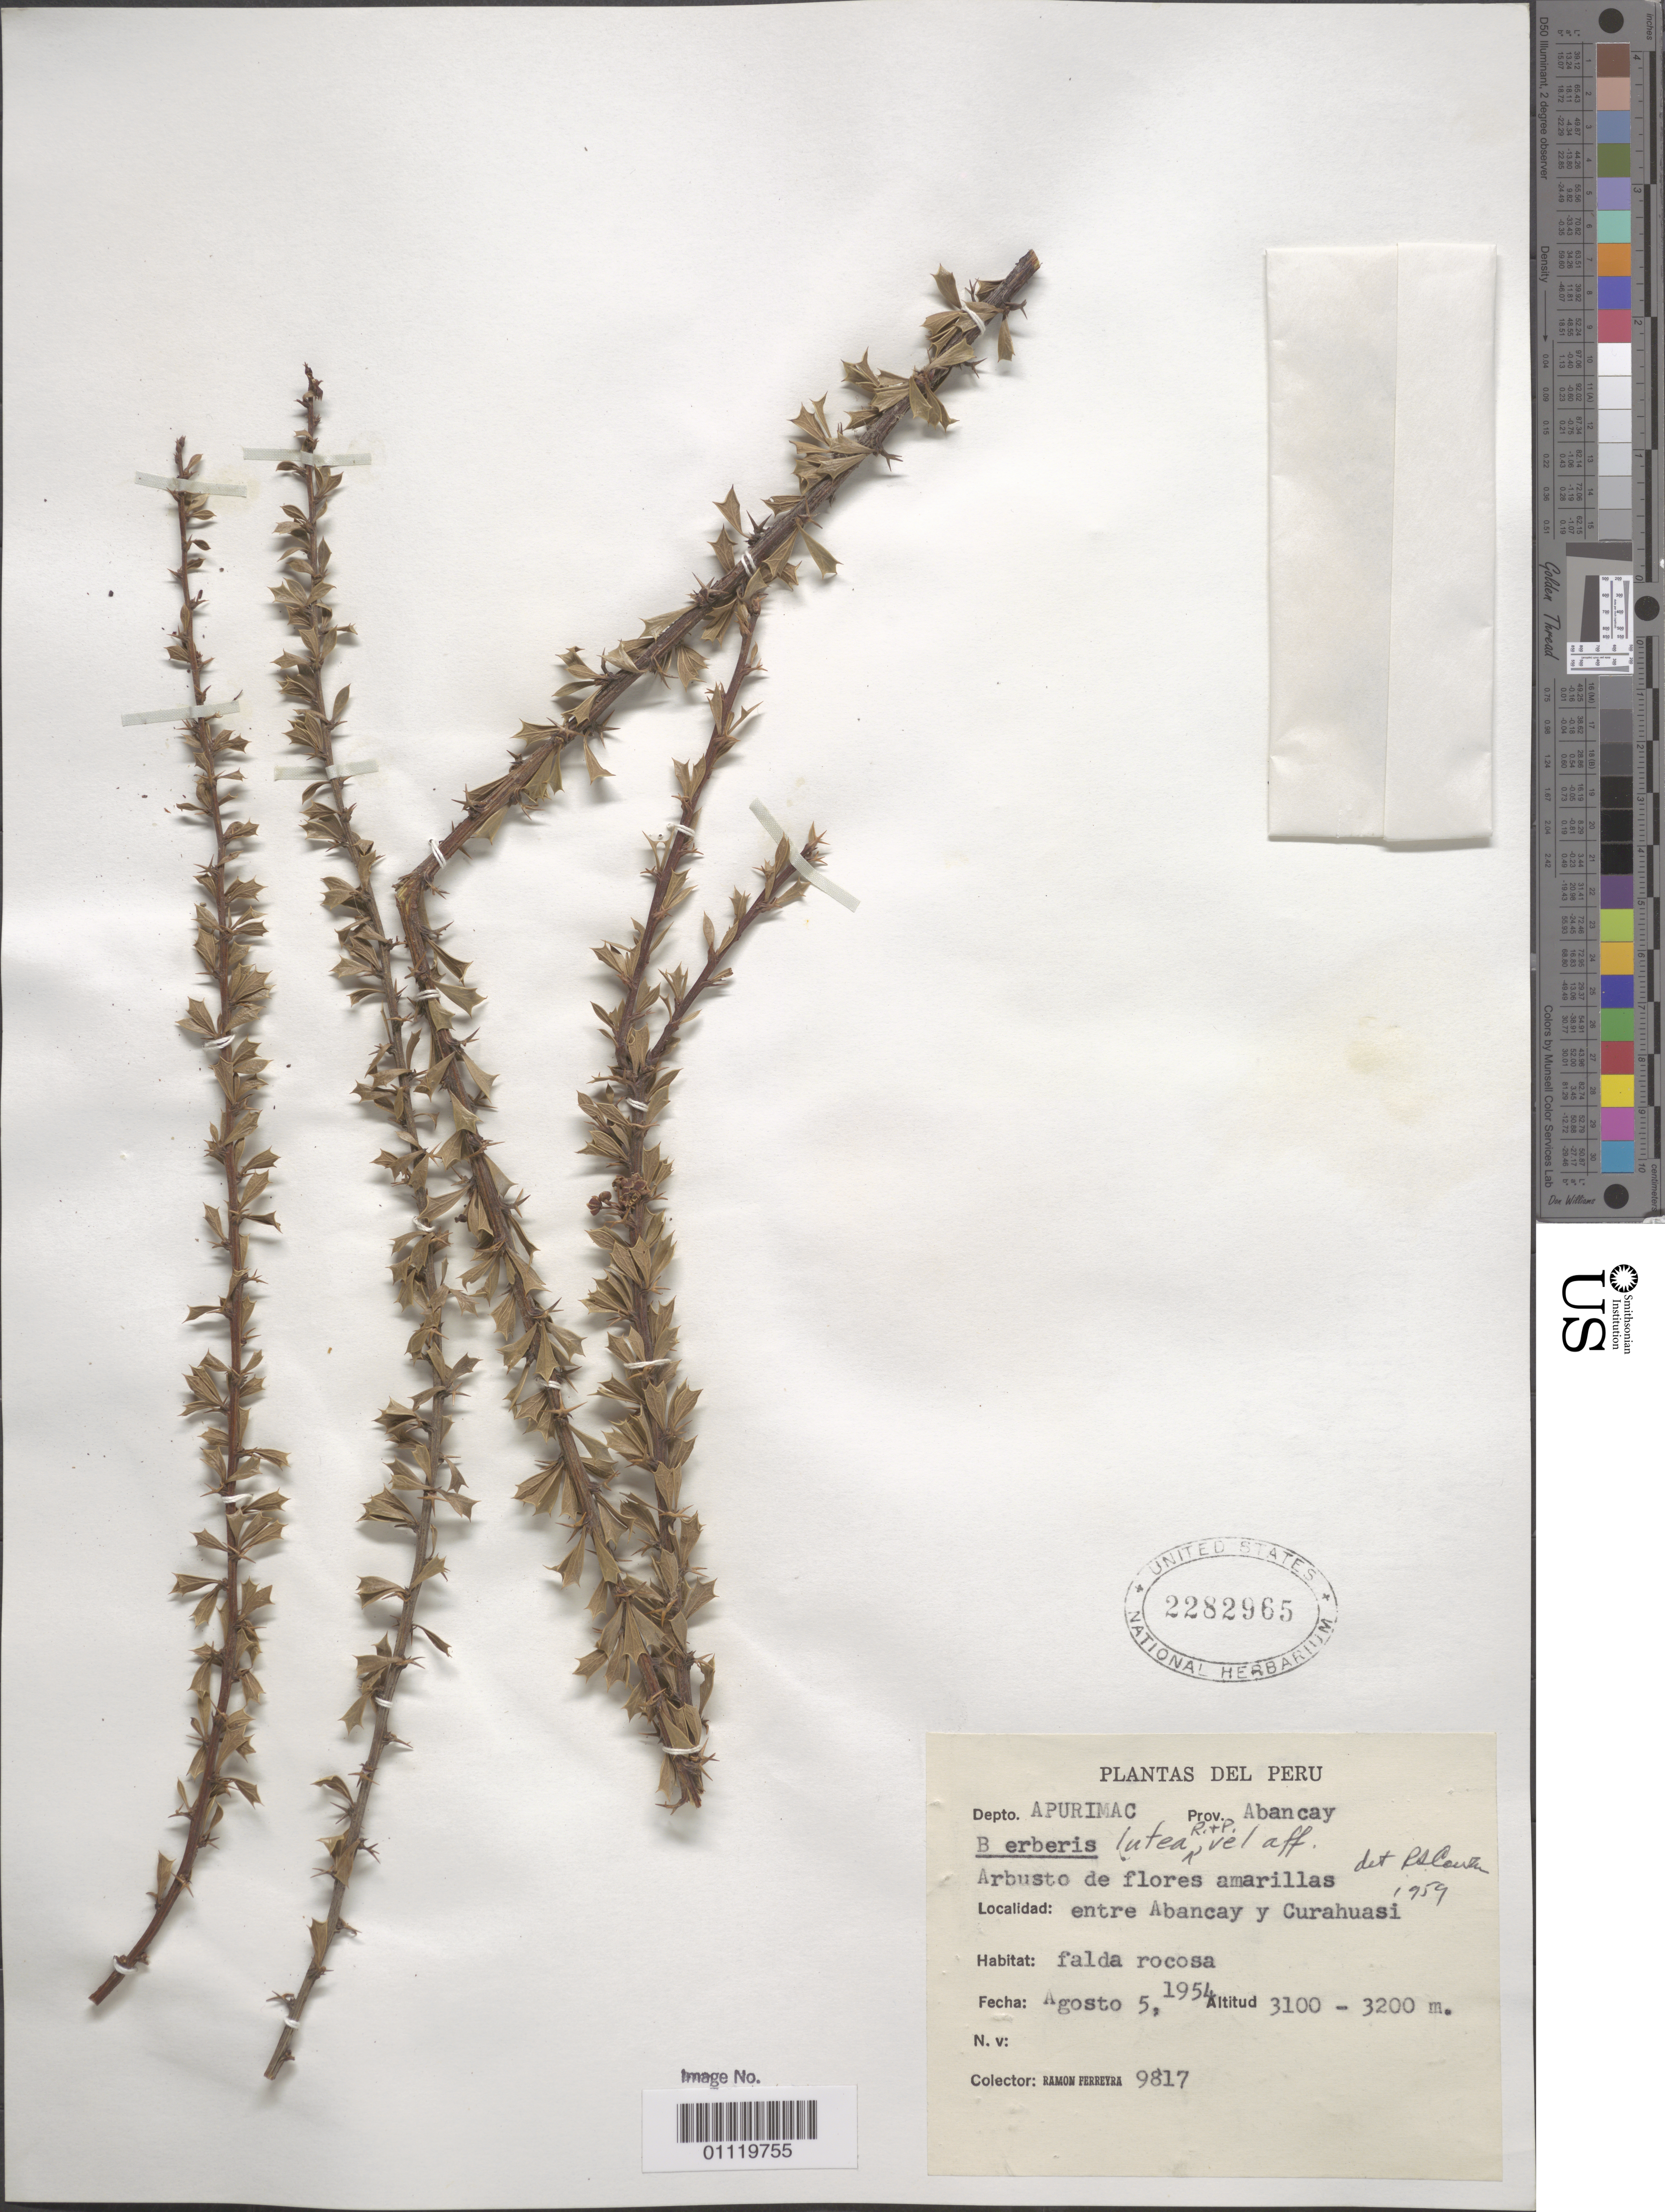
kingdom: Plantae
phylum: Tracheophyta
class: Magnoliopsida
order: Ranunculales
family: Berberidaceae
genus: Berberis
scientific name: Berberis lutea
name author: Ruiz & Pav.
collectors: R. A. Ferreyra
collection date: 1954-08-05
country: Peru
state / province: Apurímac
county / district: Abancay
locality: Between Abancay and Curahuasi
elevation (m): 3100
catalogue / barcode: US 2282965